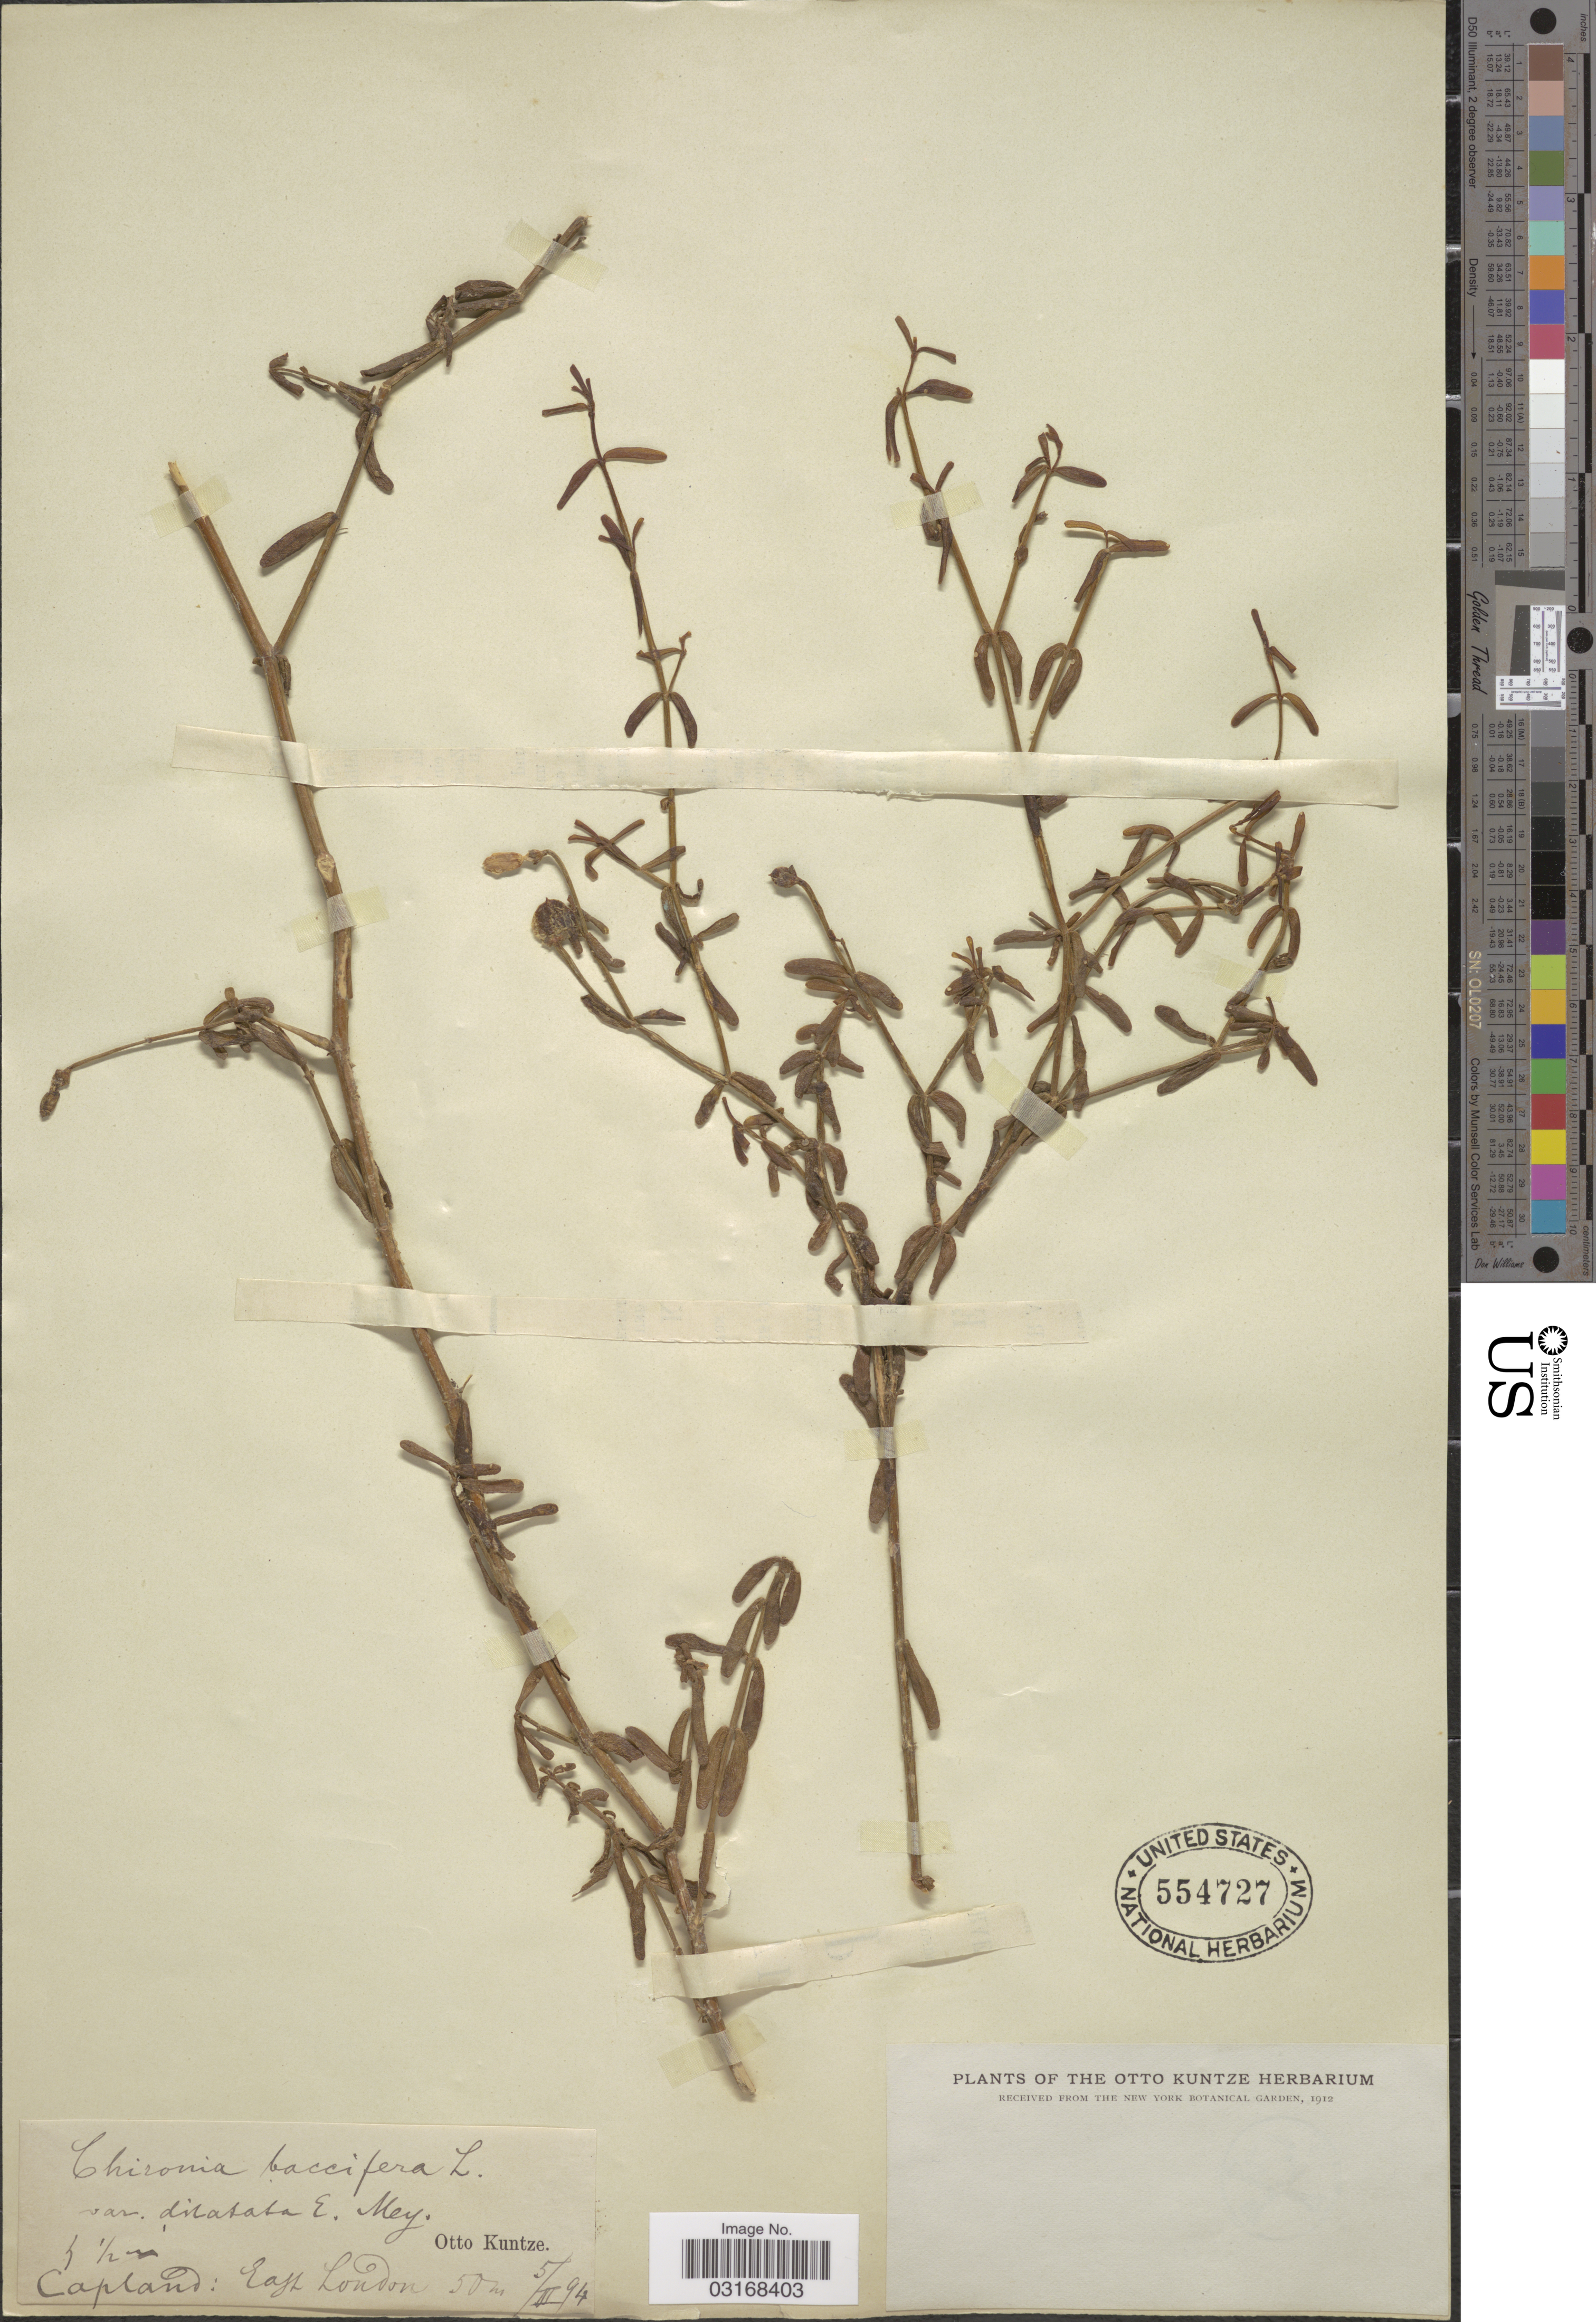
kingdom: Plantae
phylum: Tracheophyta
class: Magnoliopsida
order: Gentianales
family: Gentianaceae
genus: Chironia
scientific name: Chironia baccifera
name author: L.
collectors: C.E.O. Kuntze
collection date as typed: Transcribed d/m/y: 5/3/94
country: South Africa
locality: Capland: East London.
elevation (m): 50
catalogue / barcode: US 554727